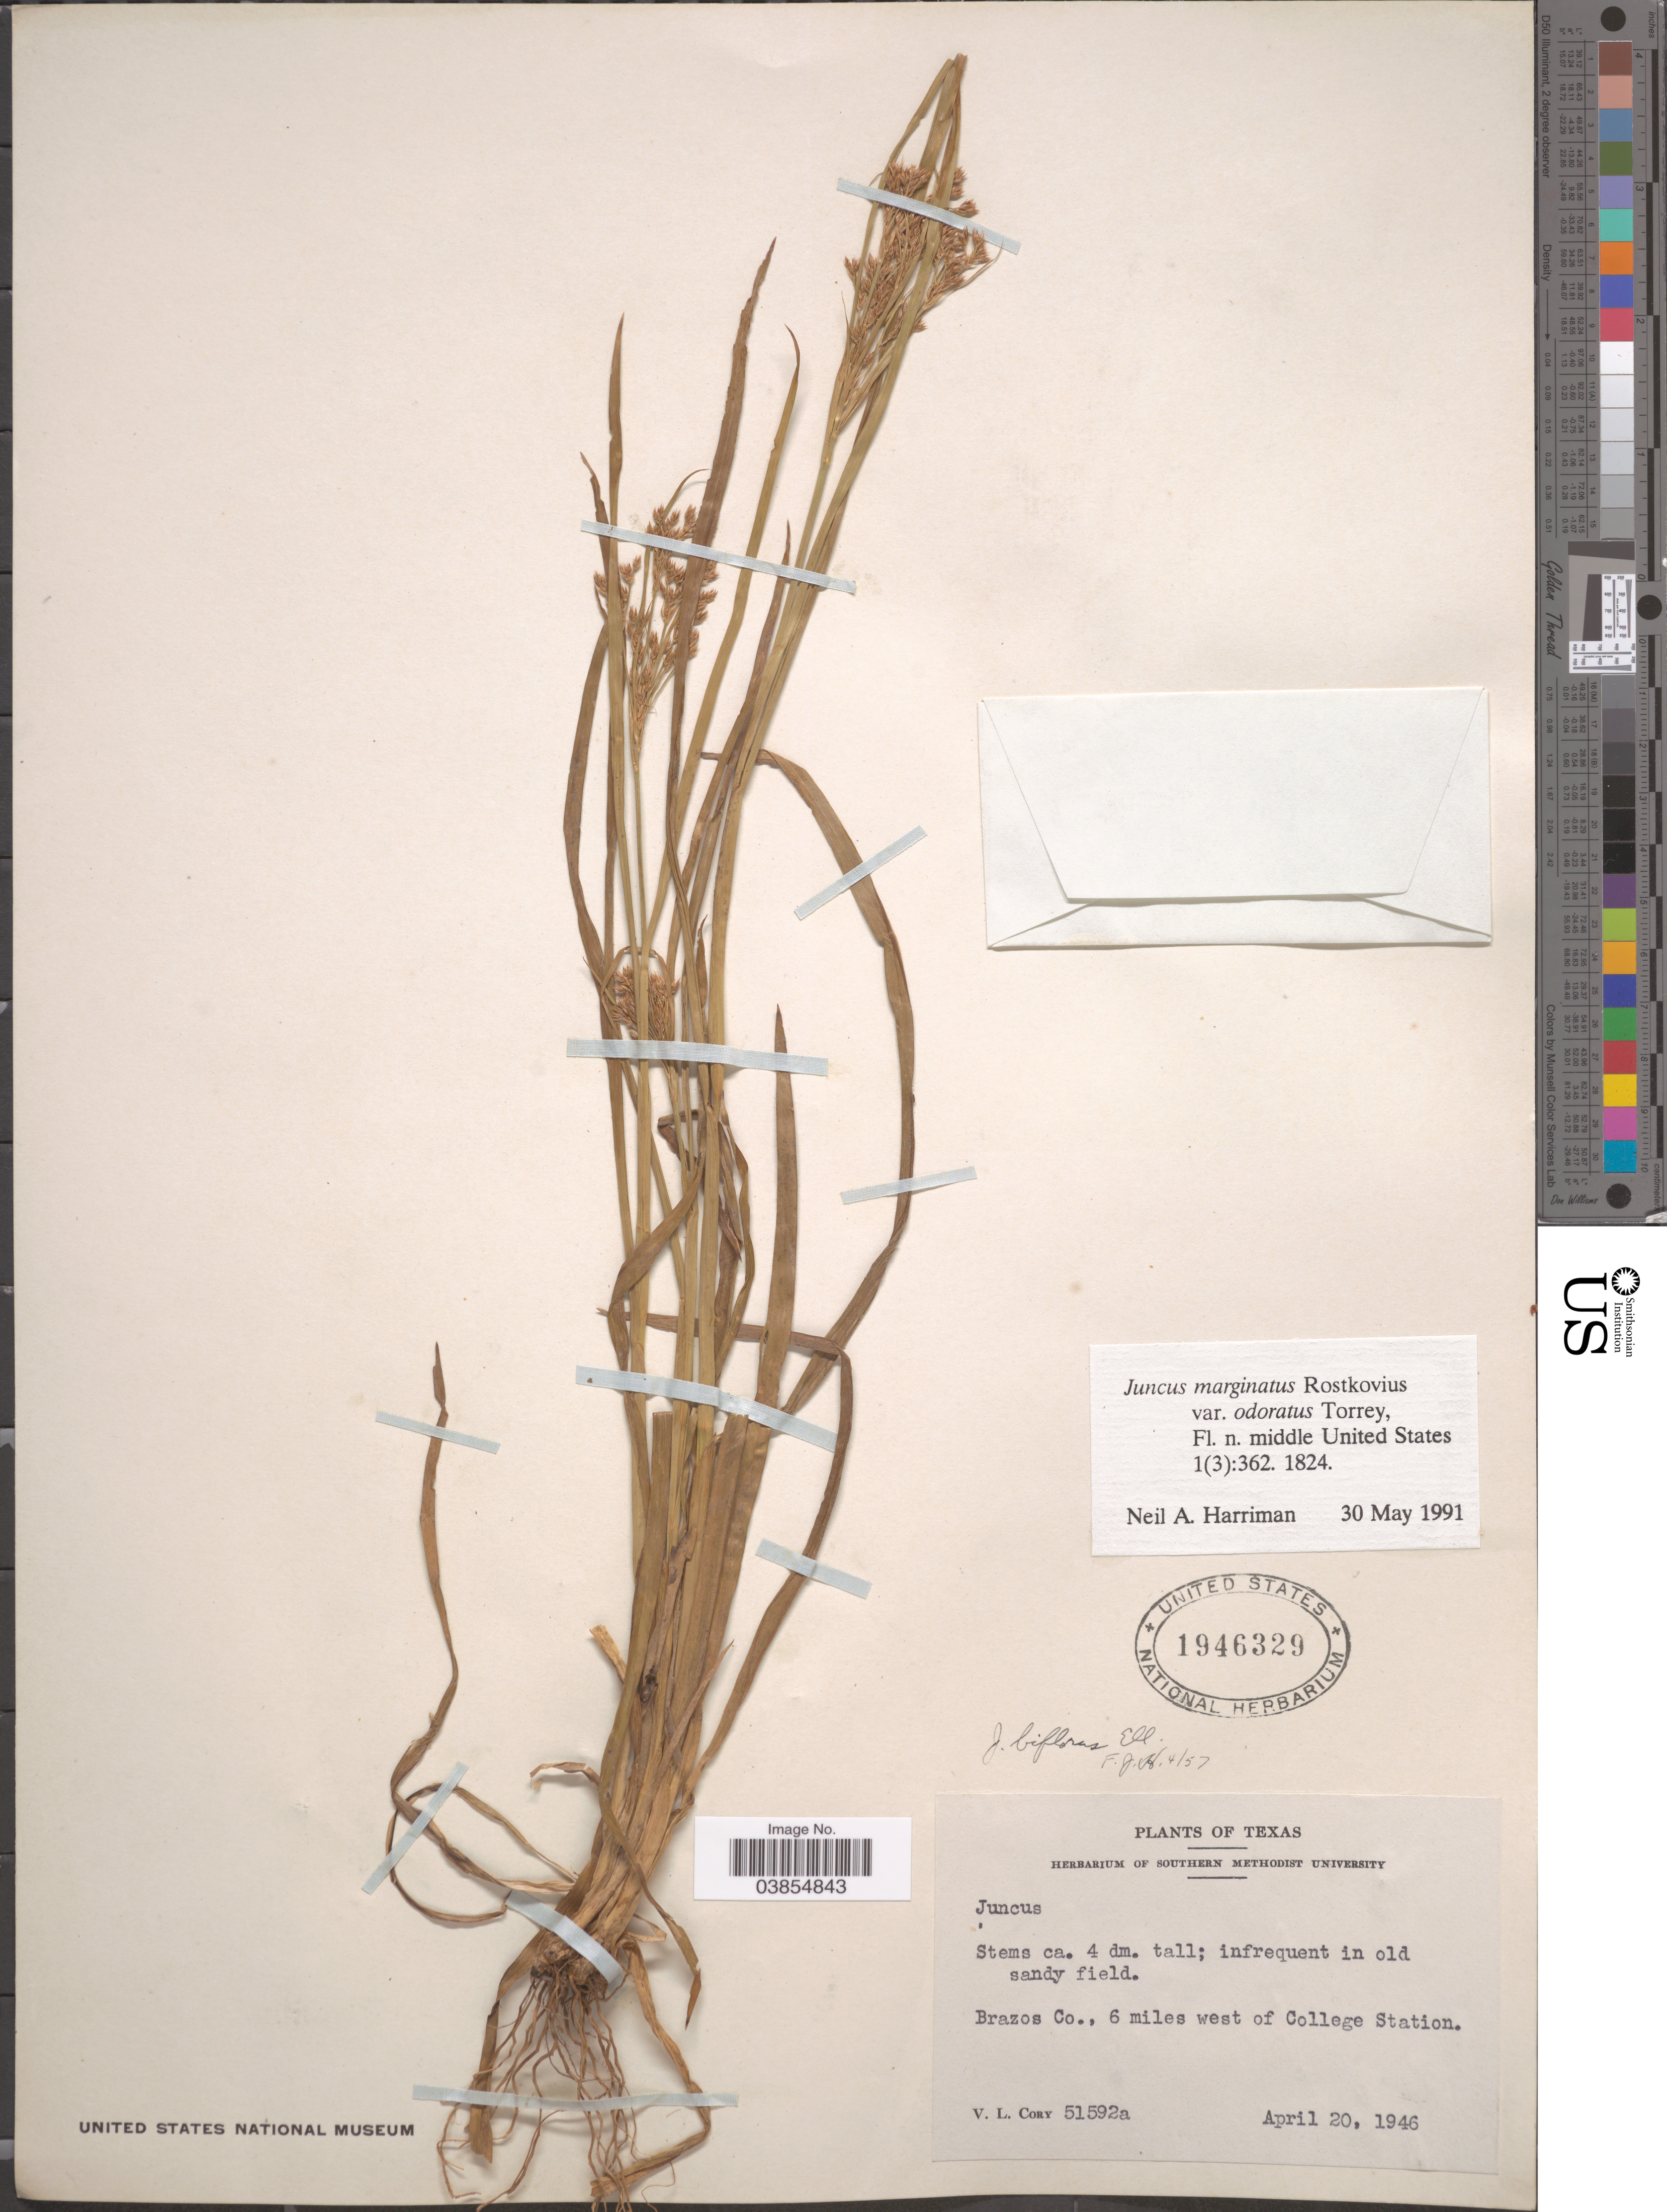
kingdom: Plantae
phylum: Tracheophyta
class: Liliopsida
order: Poales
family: Juncaceae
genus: Juncus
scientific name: Juncus marginatus var. odoratus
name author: Torr.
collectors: V. Cory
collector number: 51592a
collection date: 1946-04-20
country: United States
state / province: Texas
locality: Brazos Co., 6 miles west of College Station.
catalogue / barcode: US 1946329